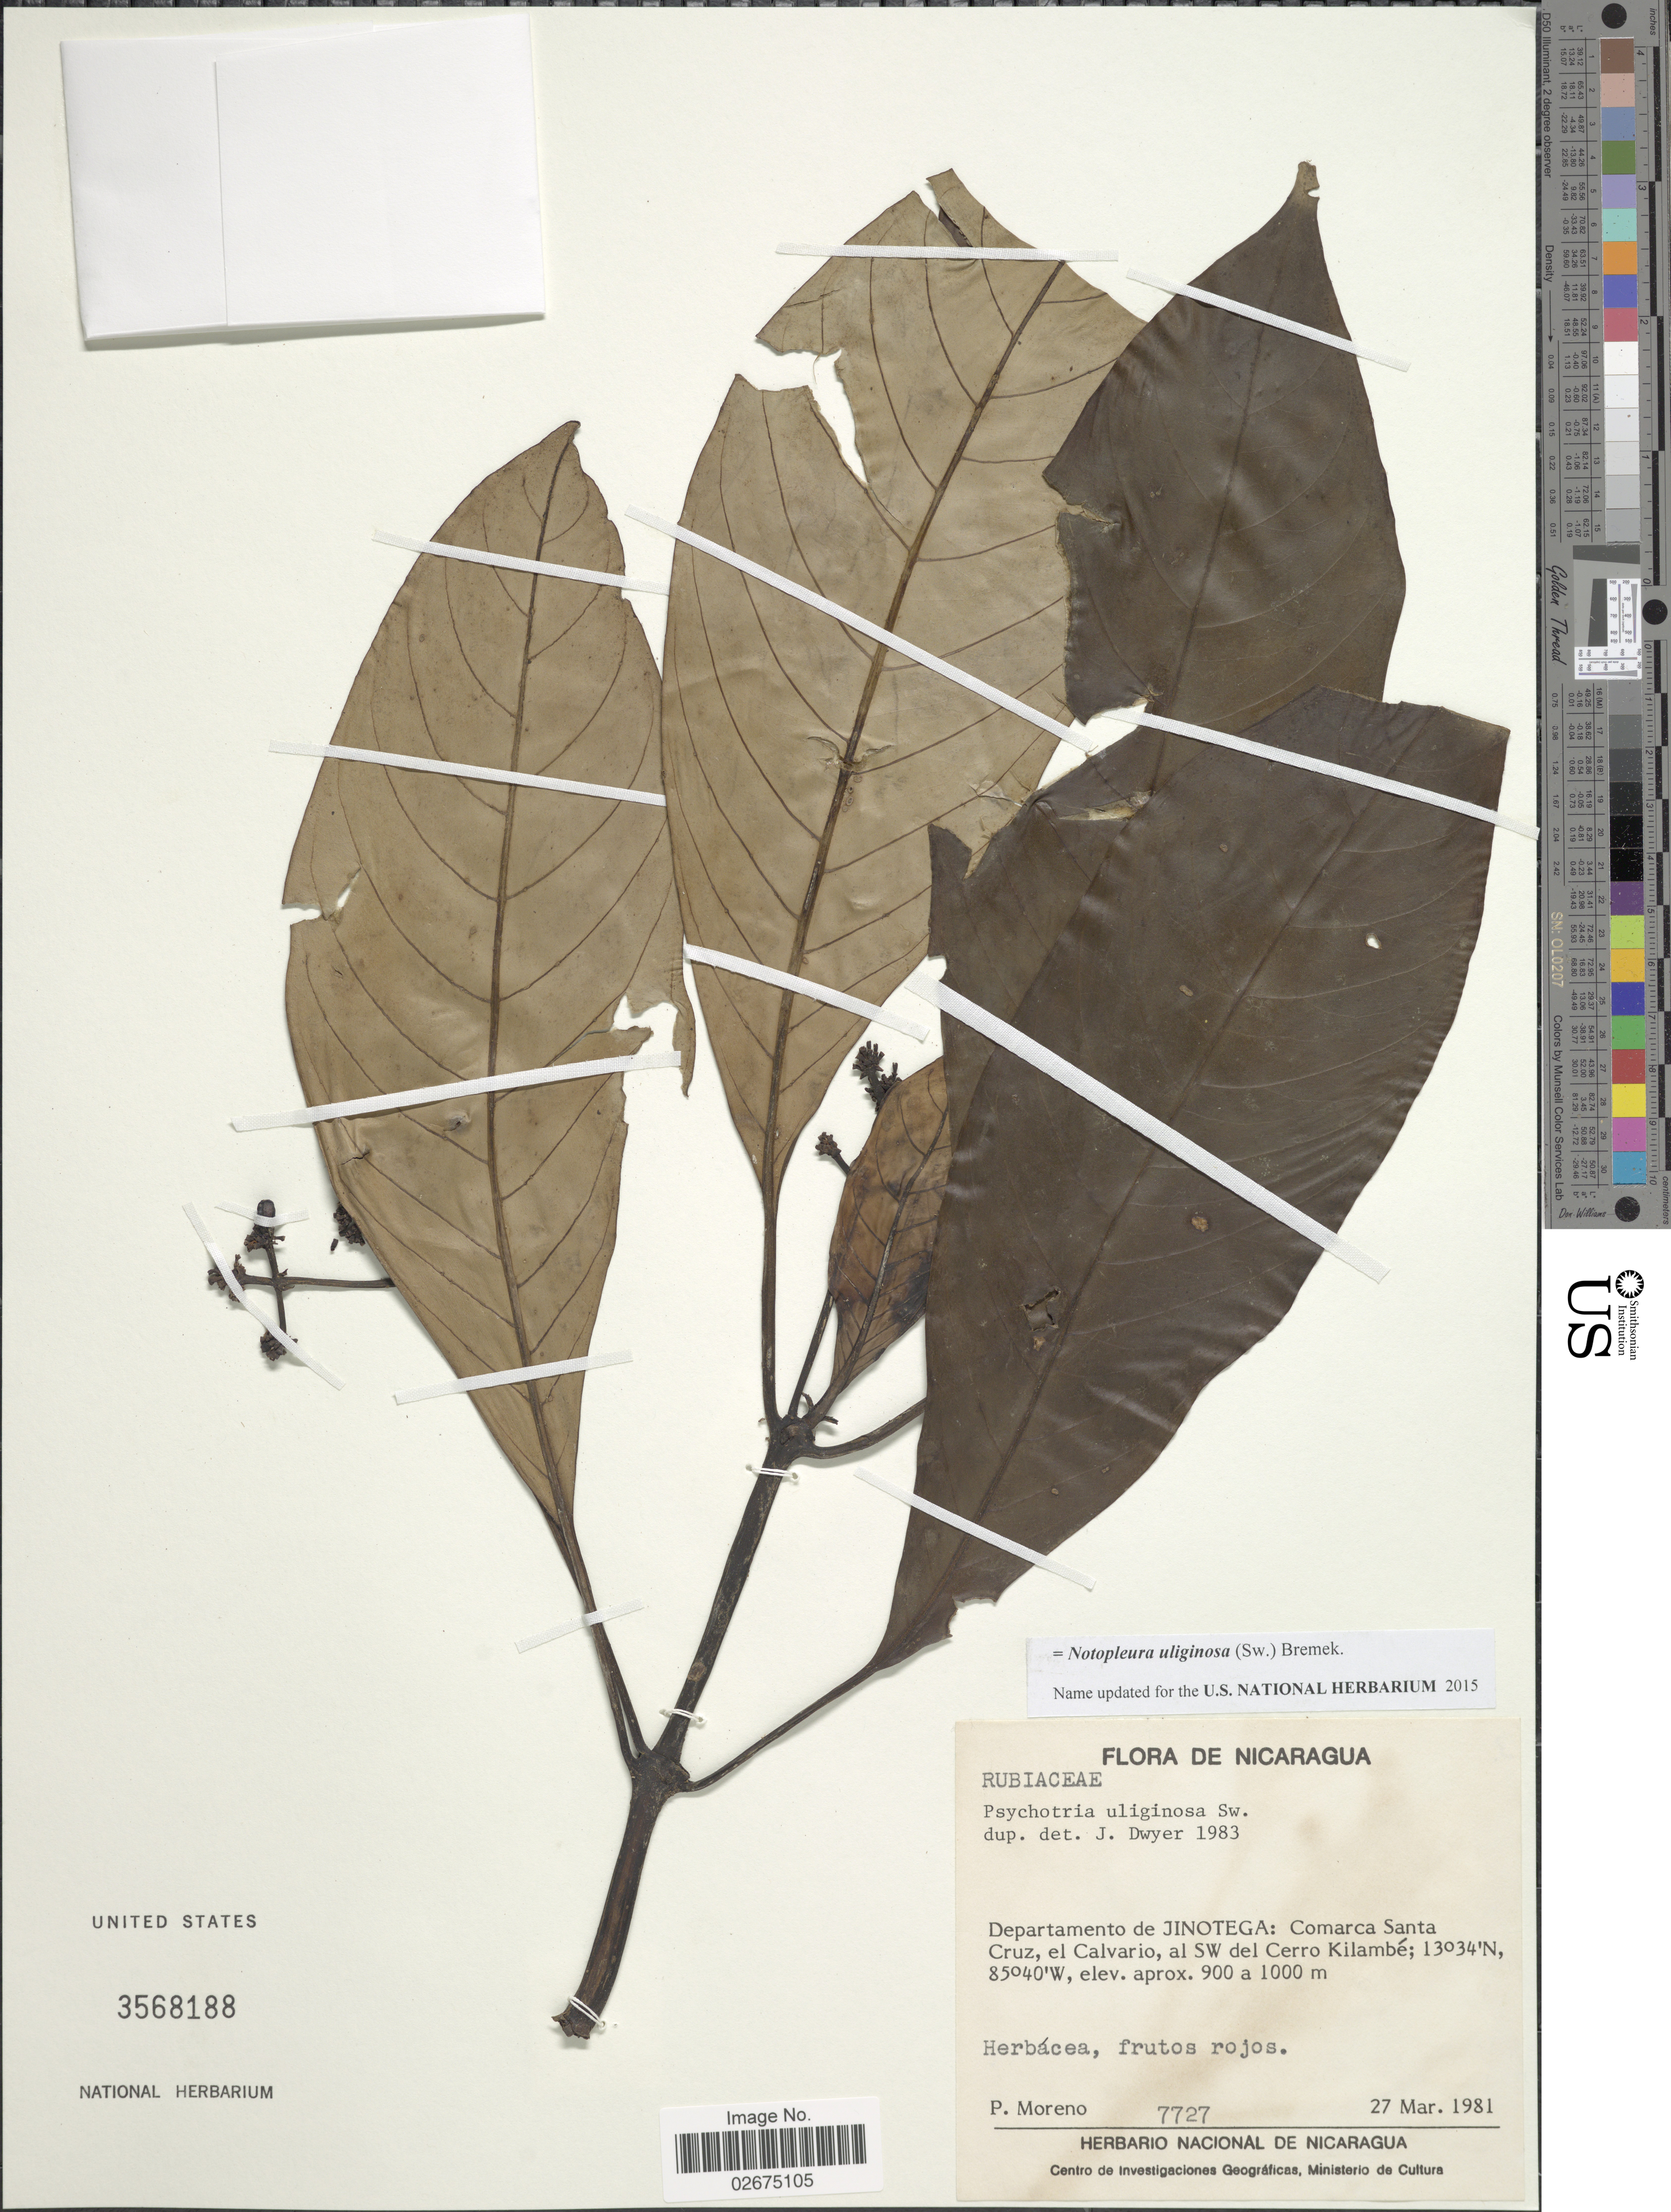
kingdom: Plantae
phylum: Tracheophyta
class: Magnoliopsida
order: Gentianales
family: Rubiaceae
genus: Notopleura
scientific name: Notopleura uliginosa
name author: (Sw.) Bremek.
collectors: P. Moreno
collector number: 7727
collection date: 1981-03-27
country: Nicaragua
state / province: Jinotega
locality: Comarca Santa Cruz, el Calvario, al SW del Cerro Kilambe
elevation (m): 900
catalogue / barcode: US 3568188